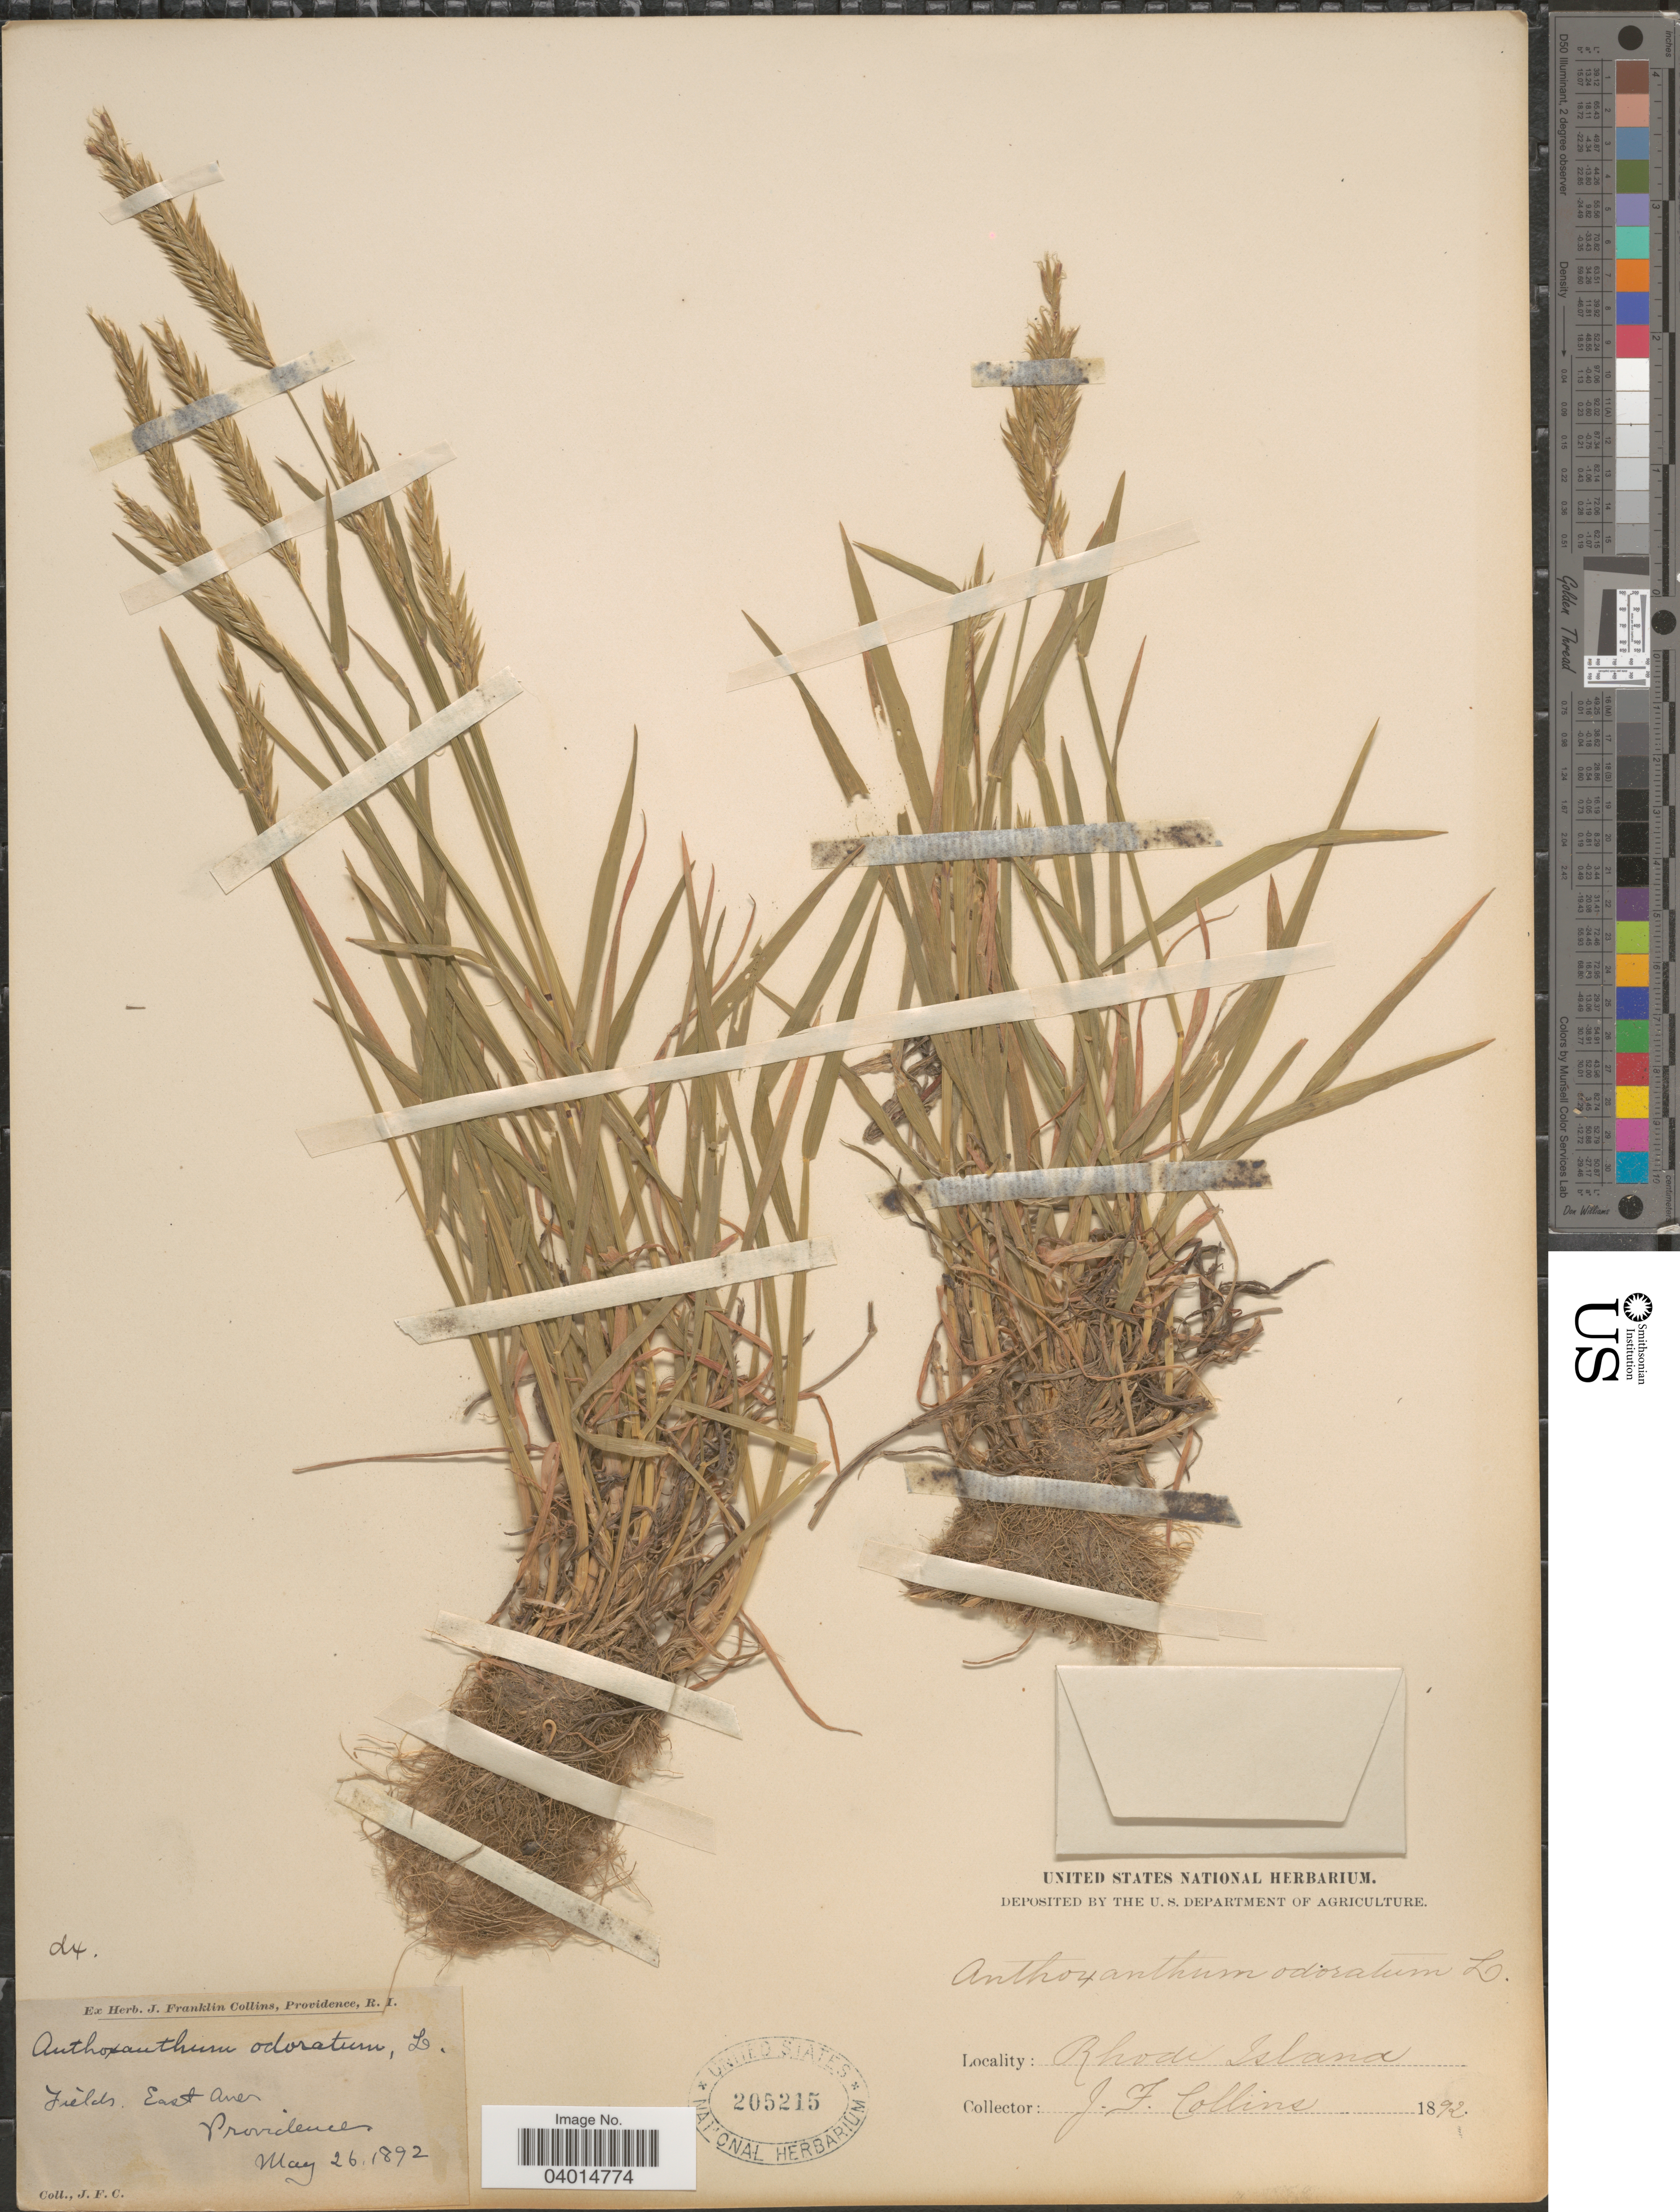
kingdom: Plantae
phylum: Tracheophyta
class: Liliopsida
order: Poales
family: Poaceae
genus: Anthoxanthum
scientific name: Anthoxanthum odoratum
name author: L.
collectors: J. Collins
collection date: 1892-05-26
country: United States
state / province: Rhode Island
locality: Fields. East Ave. Providence.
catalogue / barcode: US 205215